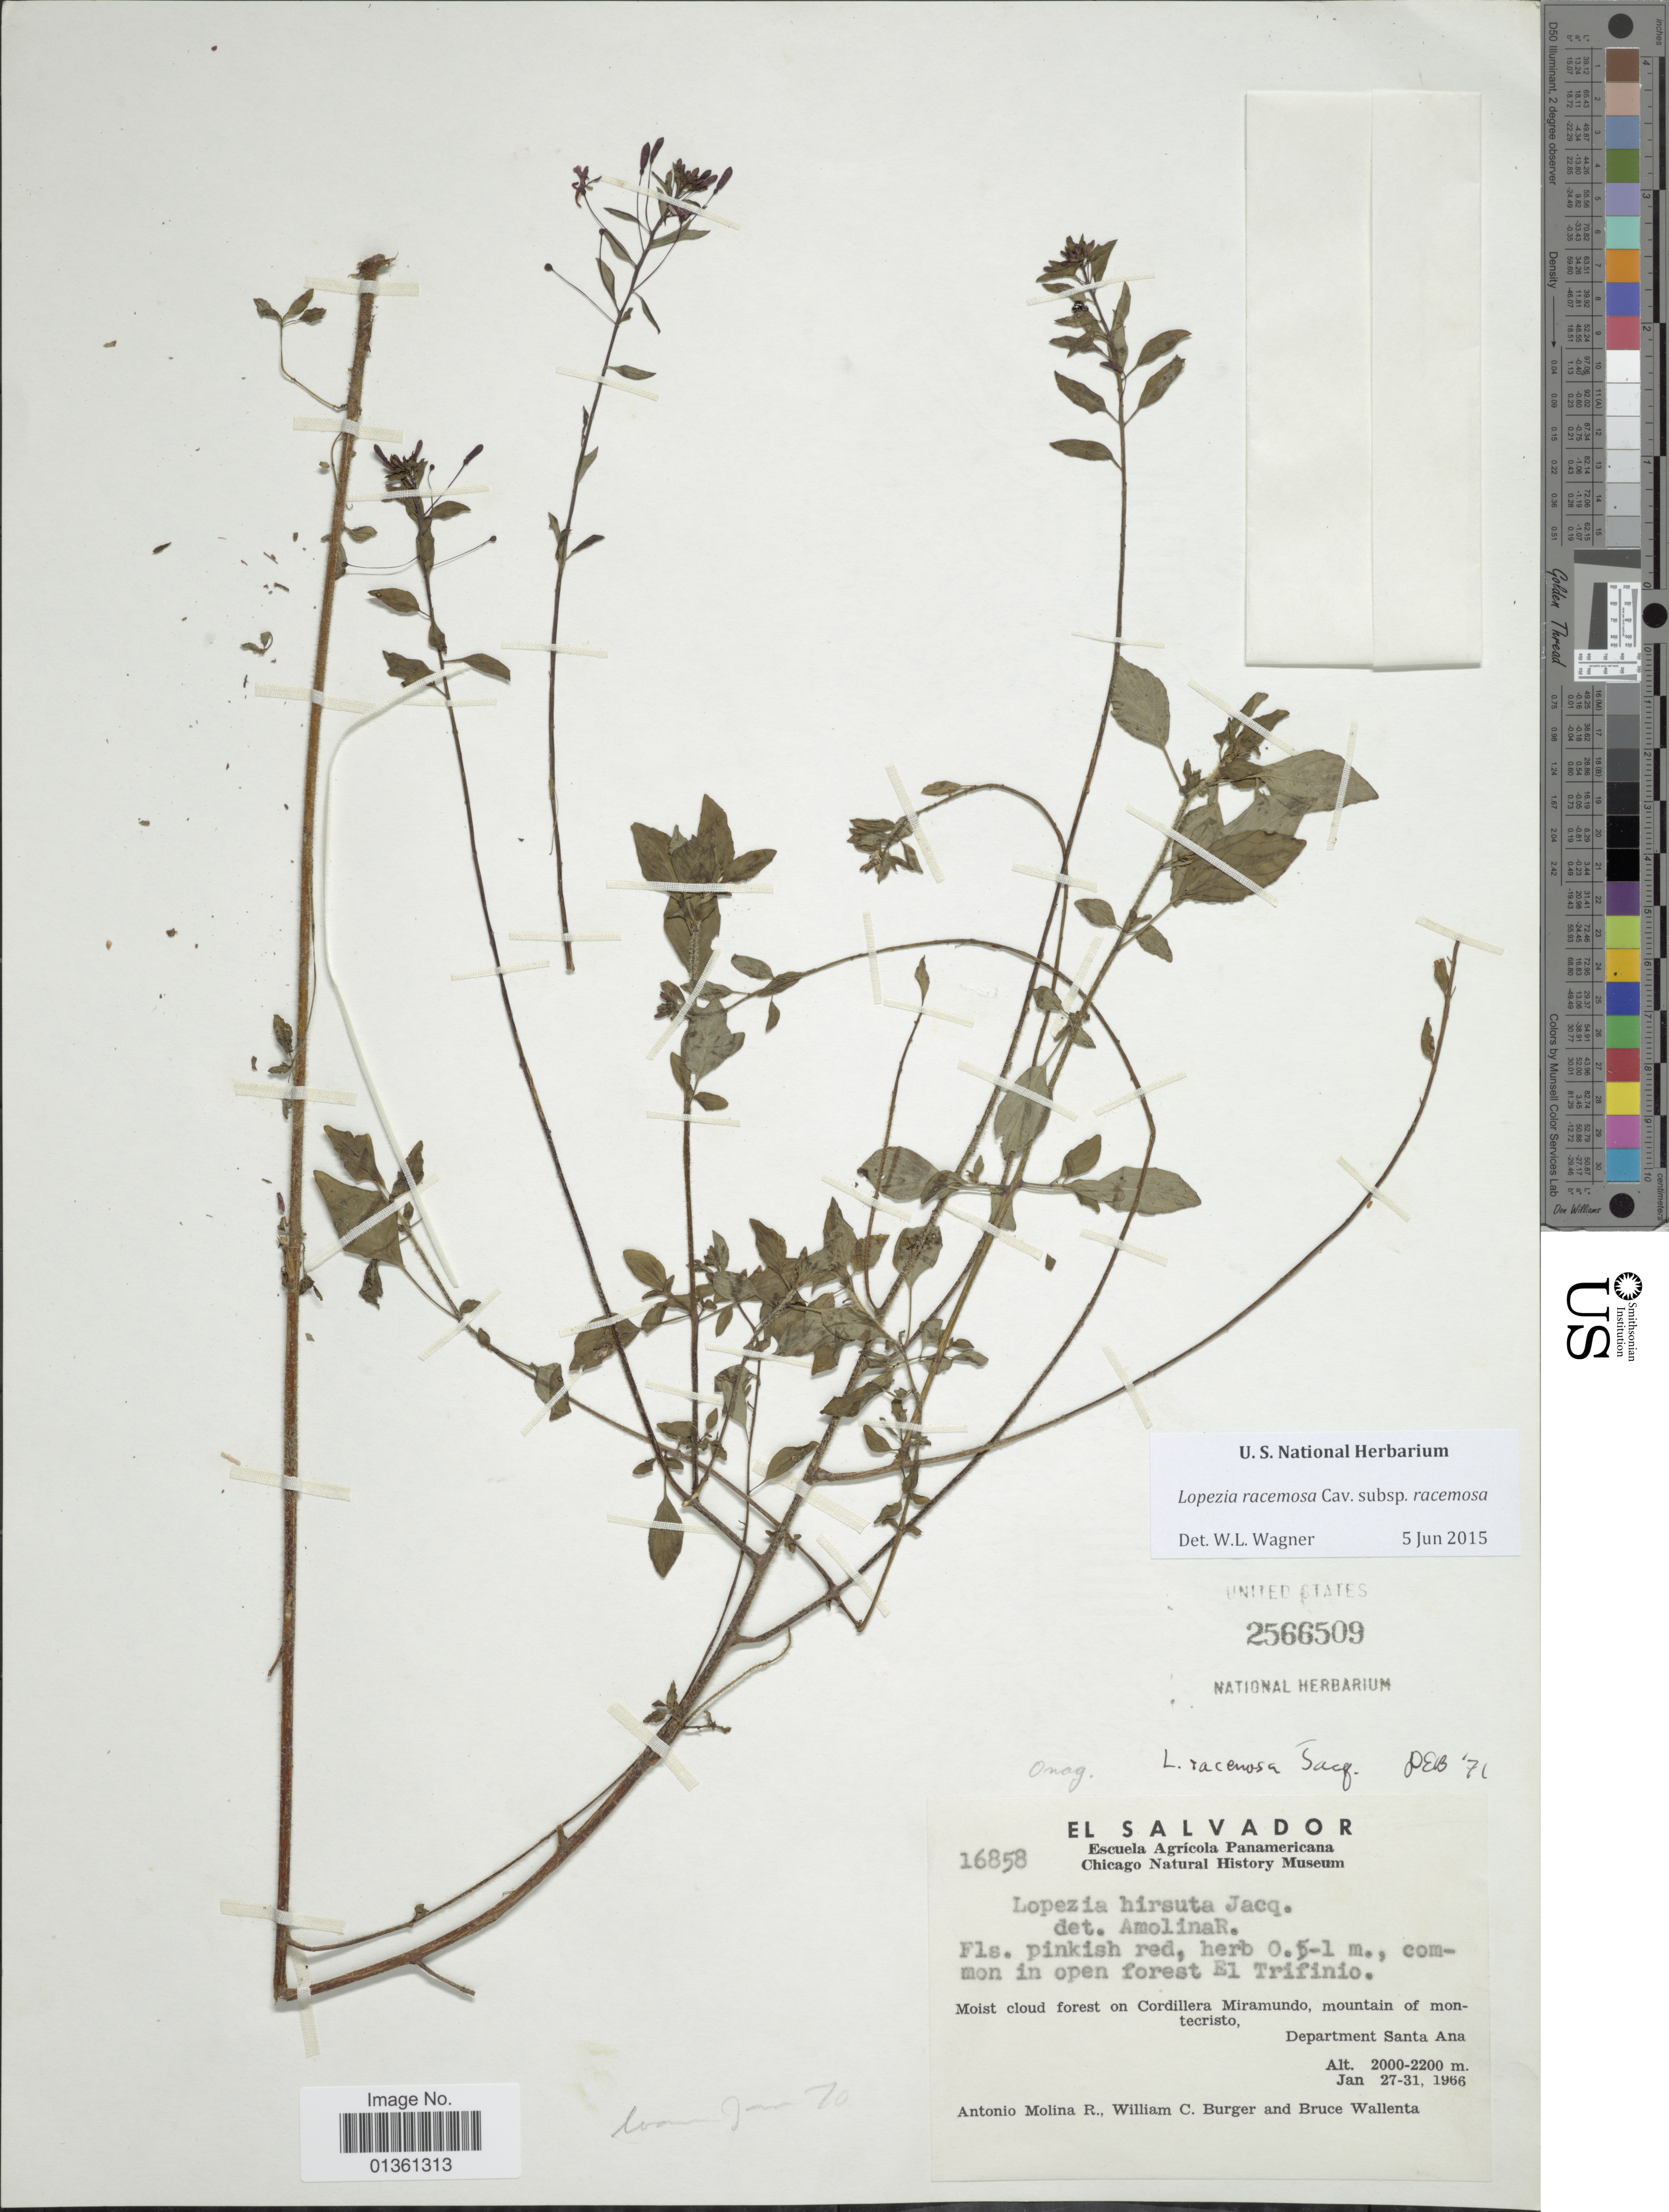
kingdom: Plantae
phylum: Tracheophyta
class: Magnoliopsida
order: Myrtales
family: Onagraceae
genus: Lopezia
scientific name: Lopezia racemosa subsp. racemosa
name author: Cav.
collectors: A. Molina R., W. Burger & B. Wallenta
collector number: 16858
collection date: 1966-01-27/1966-01-31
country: El Salvador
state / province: Santa Ana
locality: Moist cloud forest on Cordillera Miramundo, mountain of montecriisto.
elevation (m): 2000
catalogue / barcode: US 2566509